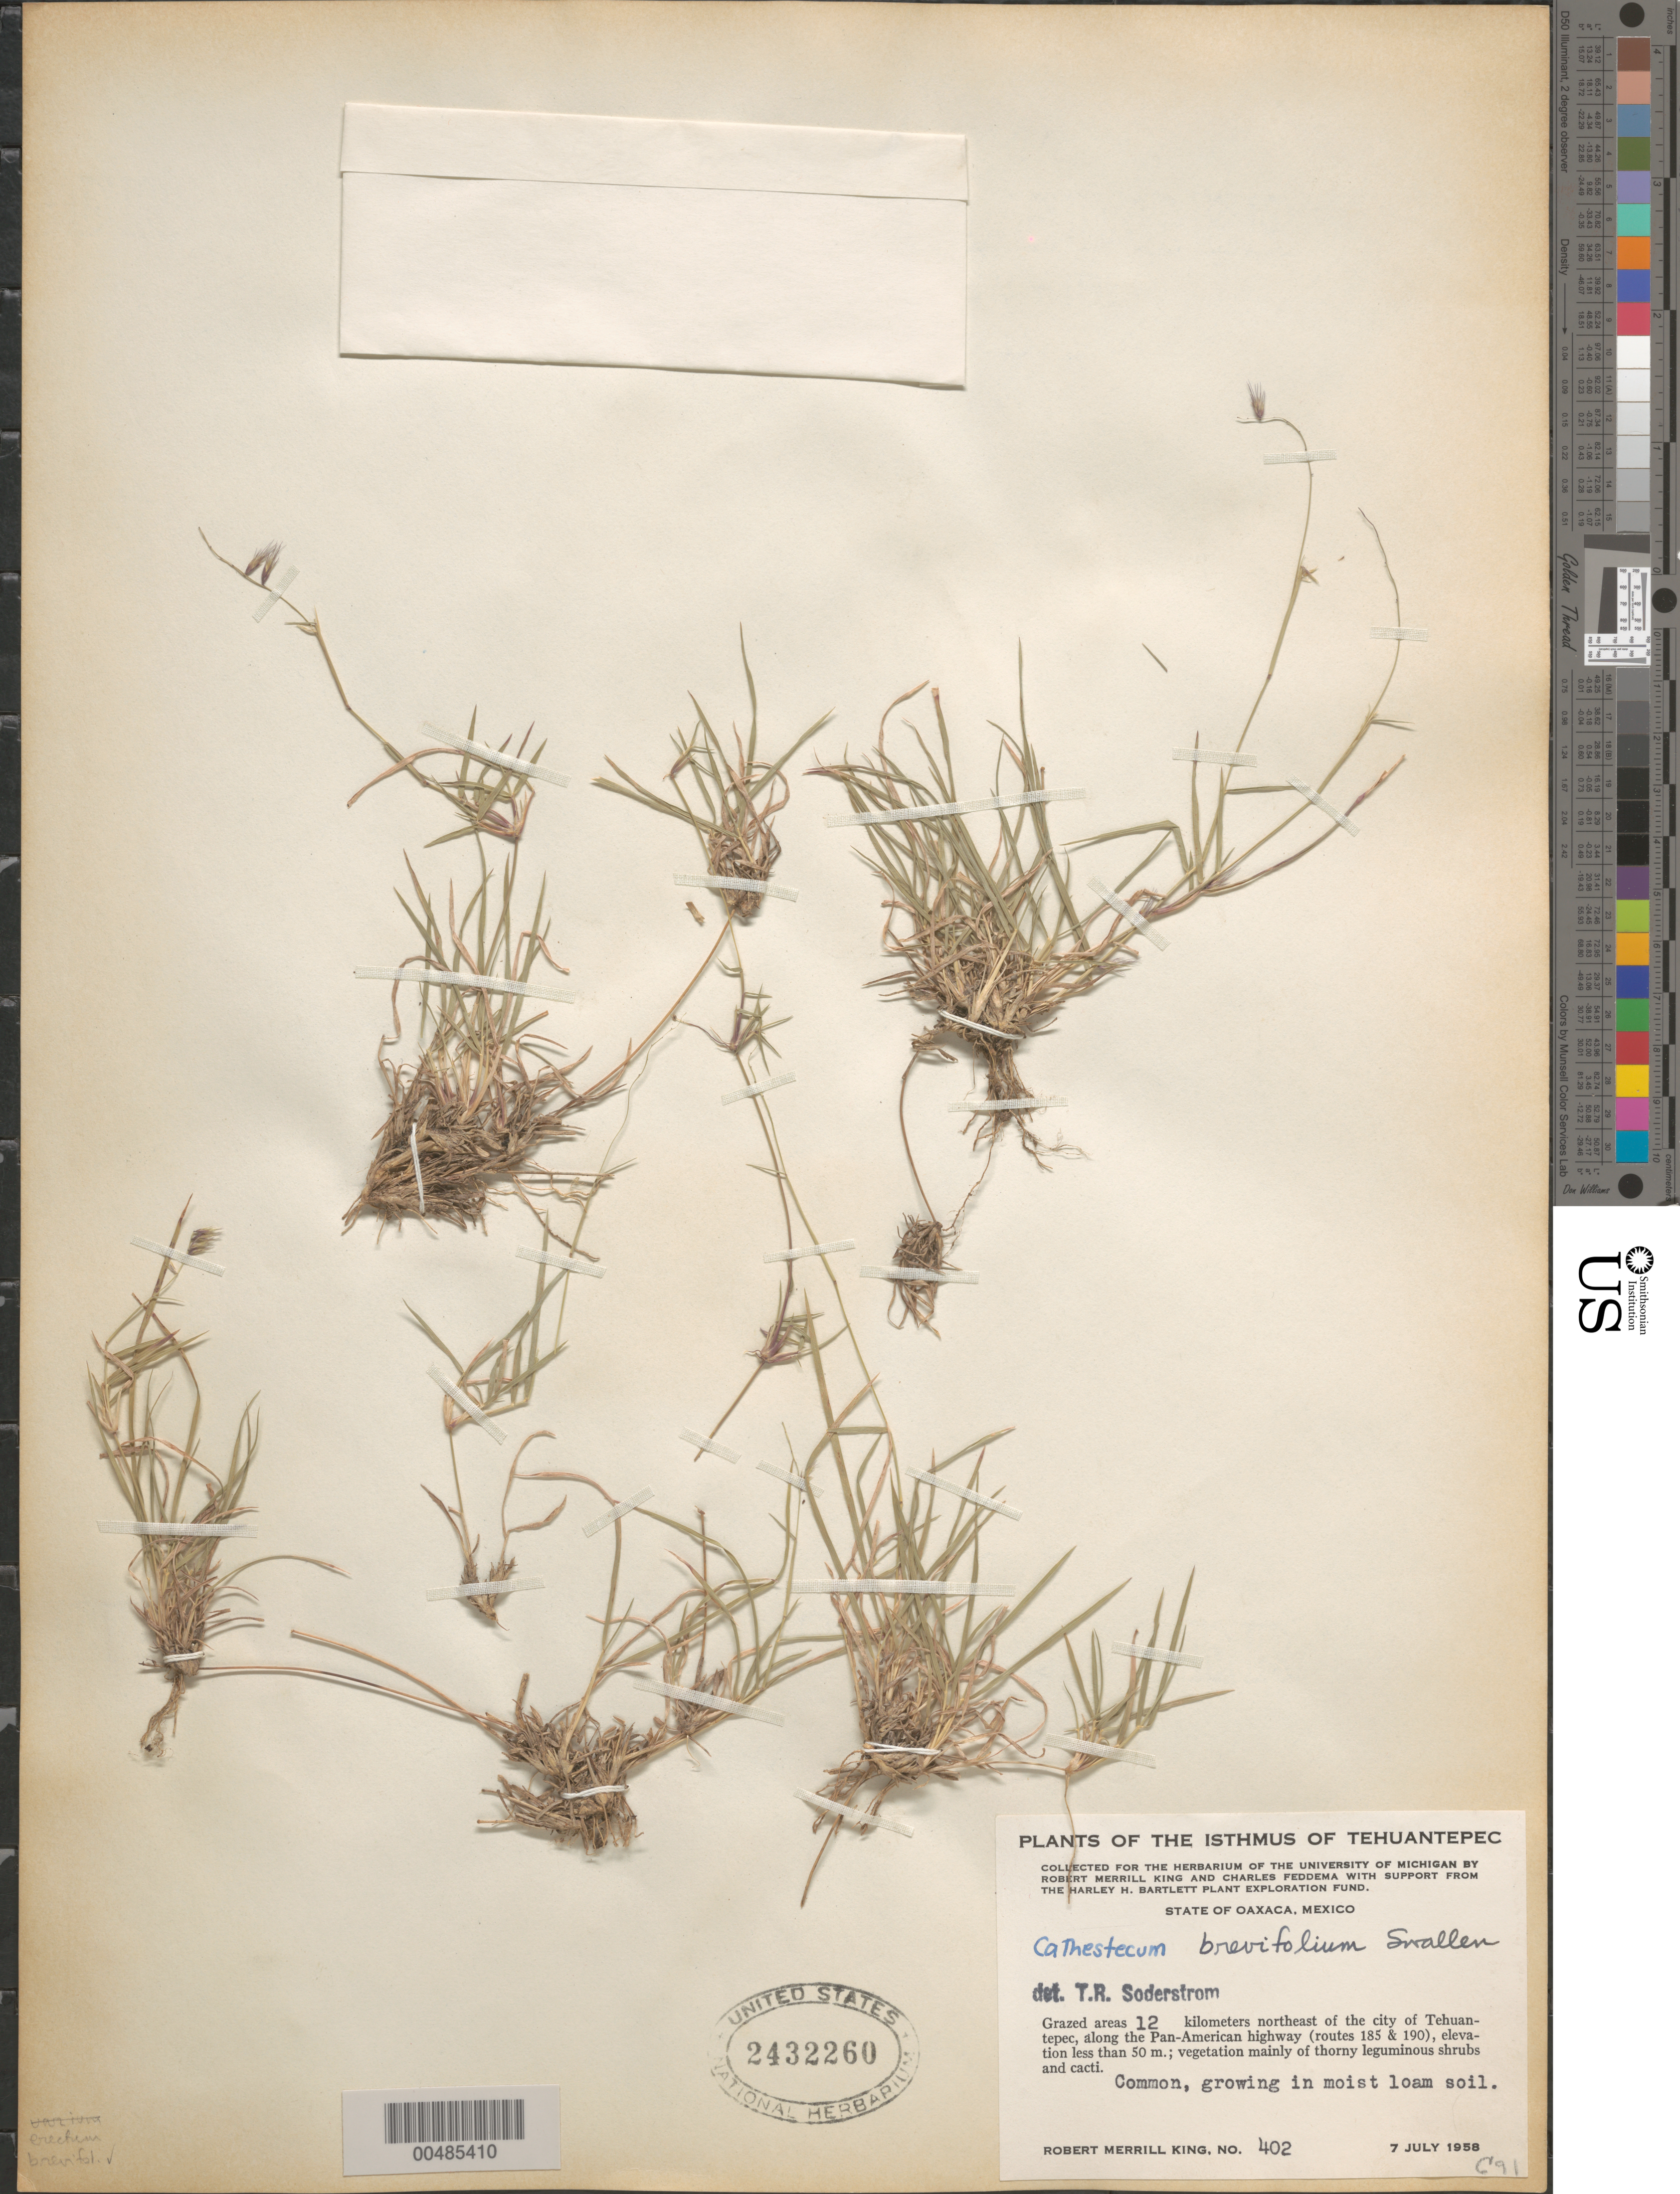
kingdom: Plantae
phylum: Tracheophyta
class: Liliopsida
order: Poales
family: Poaceae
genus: Cathestecum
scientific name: Cathestecum brevifolium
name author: Swallen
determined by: Soderstrom, T. R.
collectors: R. M. King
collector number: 402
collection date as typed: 7 Jul 1958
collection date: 1958-07-07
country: Mexico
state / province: Oaxaca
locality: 12 km NE of the city of Tehuantepec, along the Pan-American highway (routes 185 and 190)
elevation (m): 0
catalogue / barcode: US 2432260